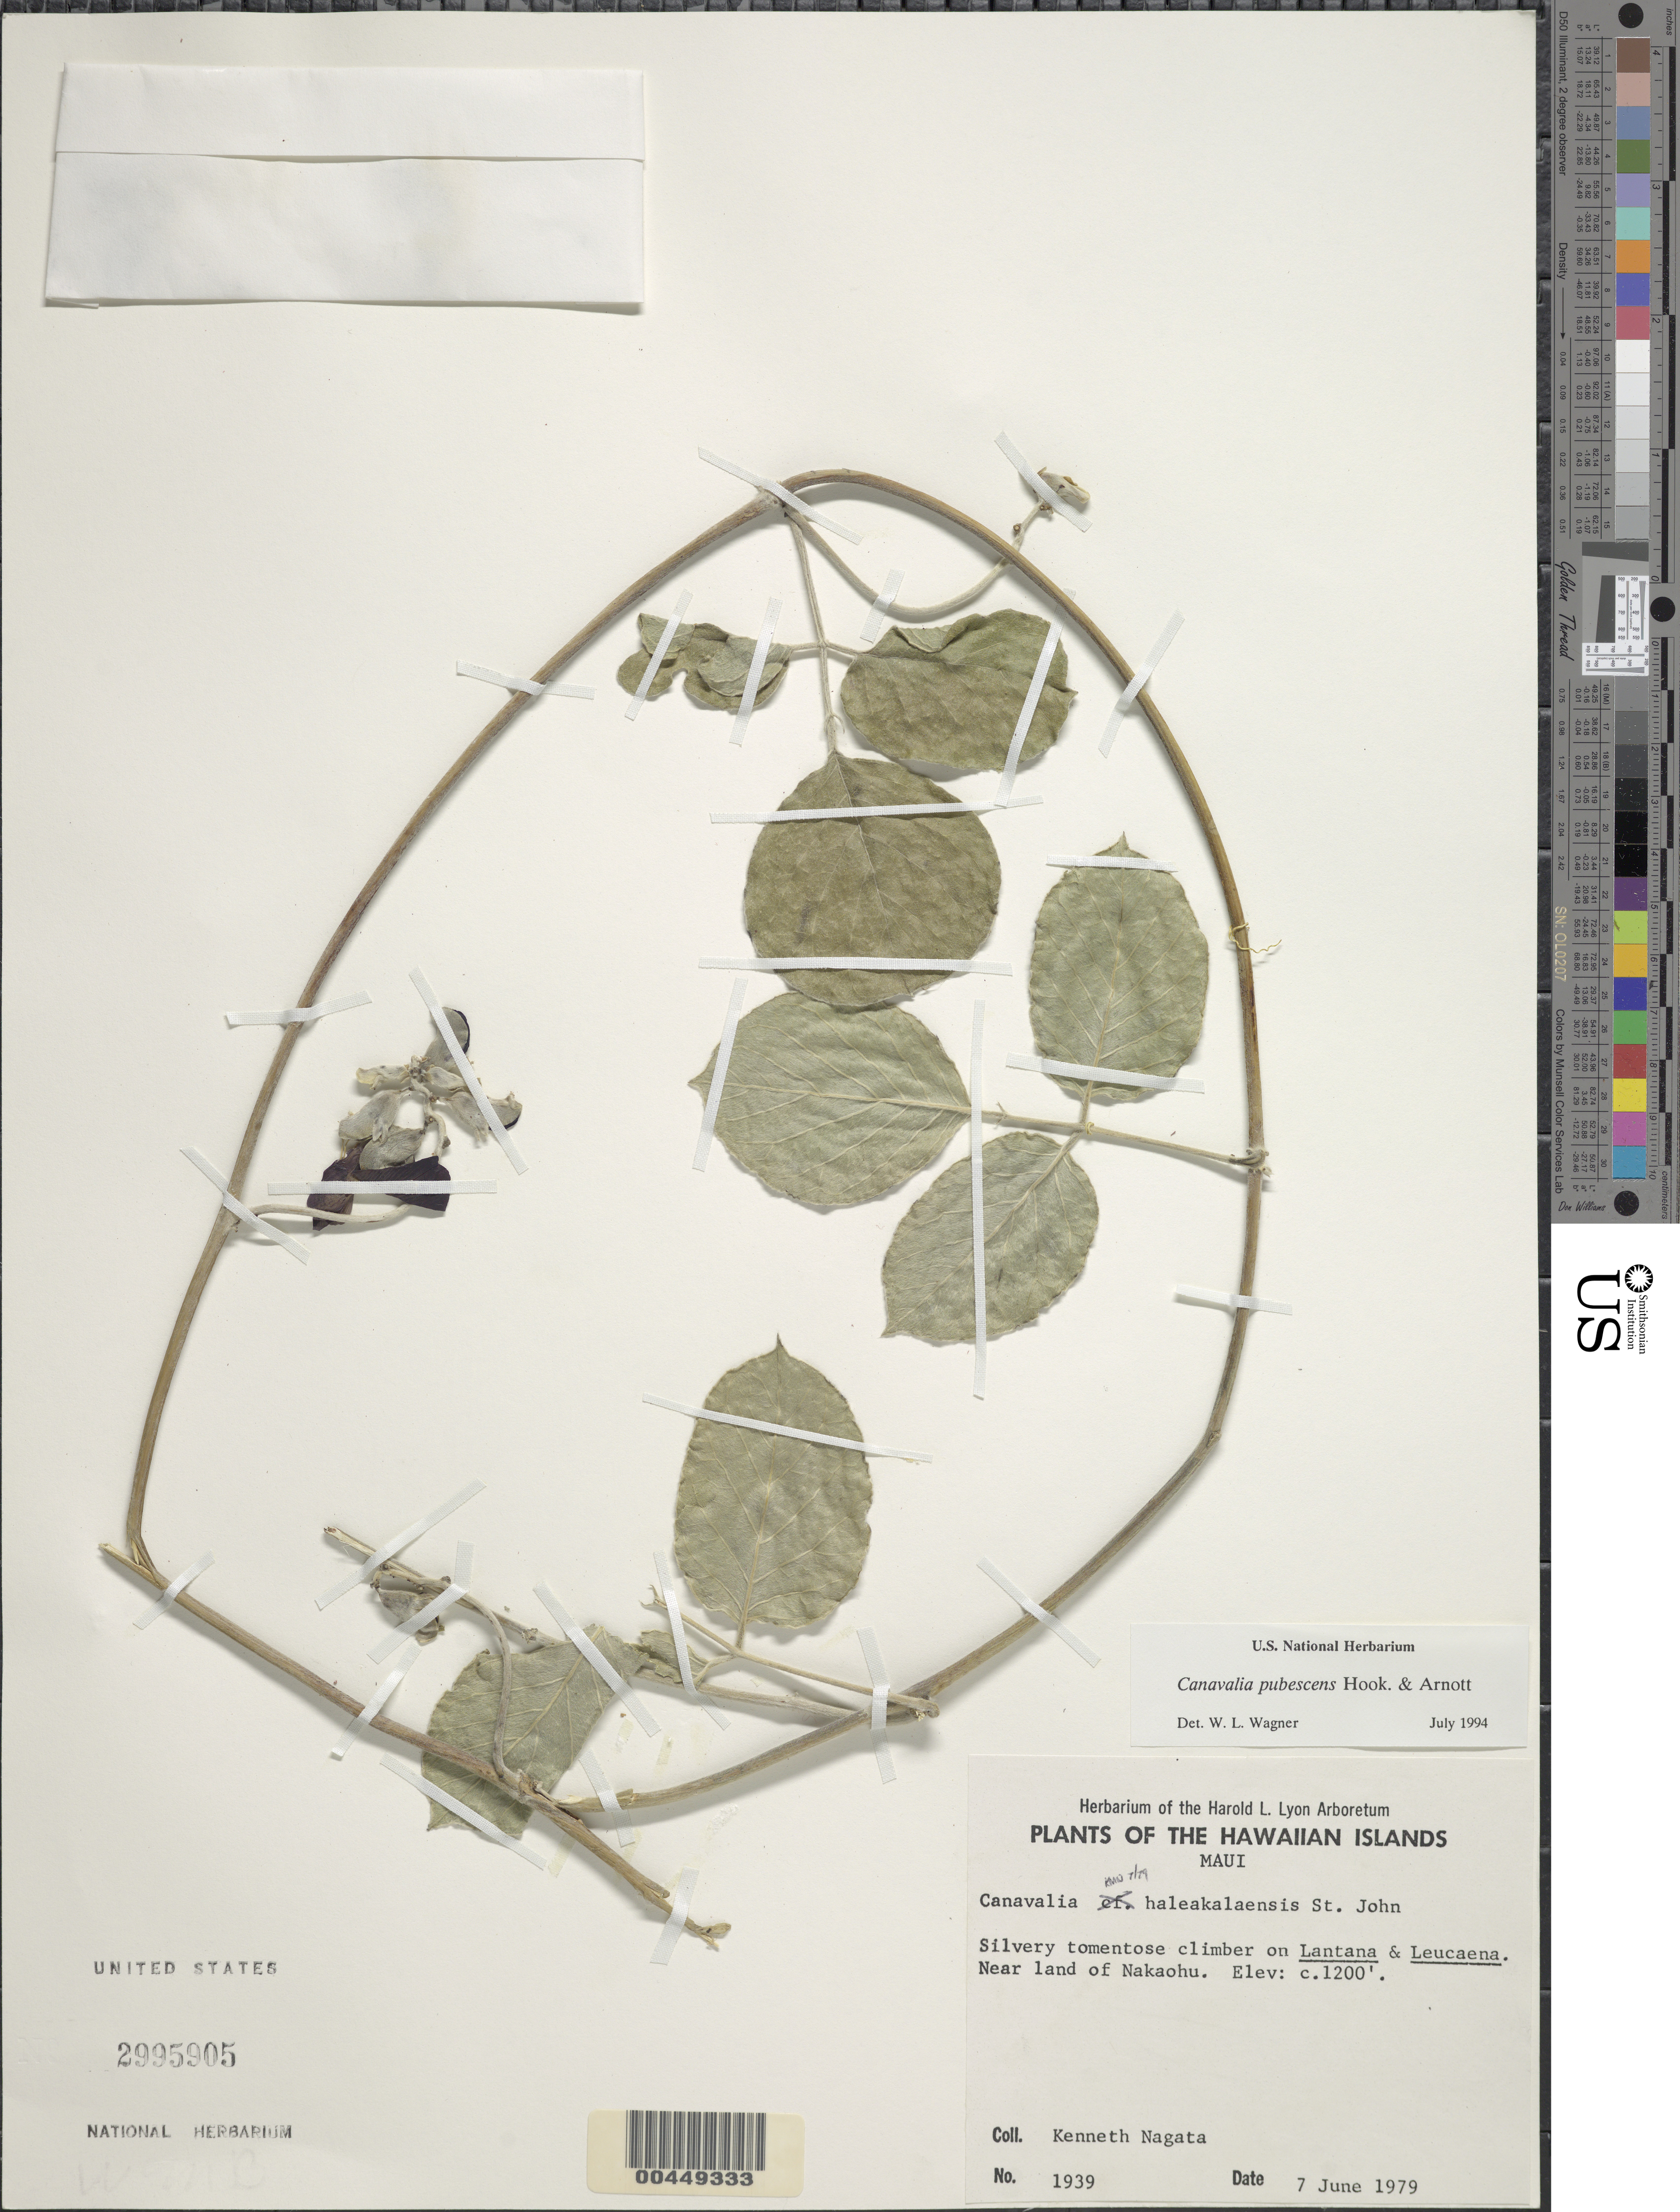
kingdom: Plantae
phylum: Tracheophyta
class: Magnoliopsida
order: Fabales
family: Fabaceae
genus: Canavalia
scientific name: Canavalia pubescens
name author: Hook. & Arn.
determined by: Wagner, W. L., (BOT), Smithsonian Institution - National Museum of Natural History (UNITED STATES)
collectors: K. Nagata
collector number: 1939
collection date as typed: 7 Jun 1979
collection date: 1979-06-07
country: United States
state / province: Hawaii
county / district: Maui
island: Maui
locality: Near land of Nakaohu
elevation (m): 366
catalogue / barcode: US 2995905